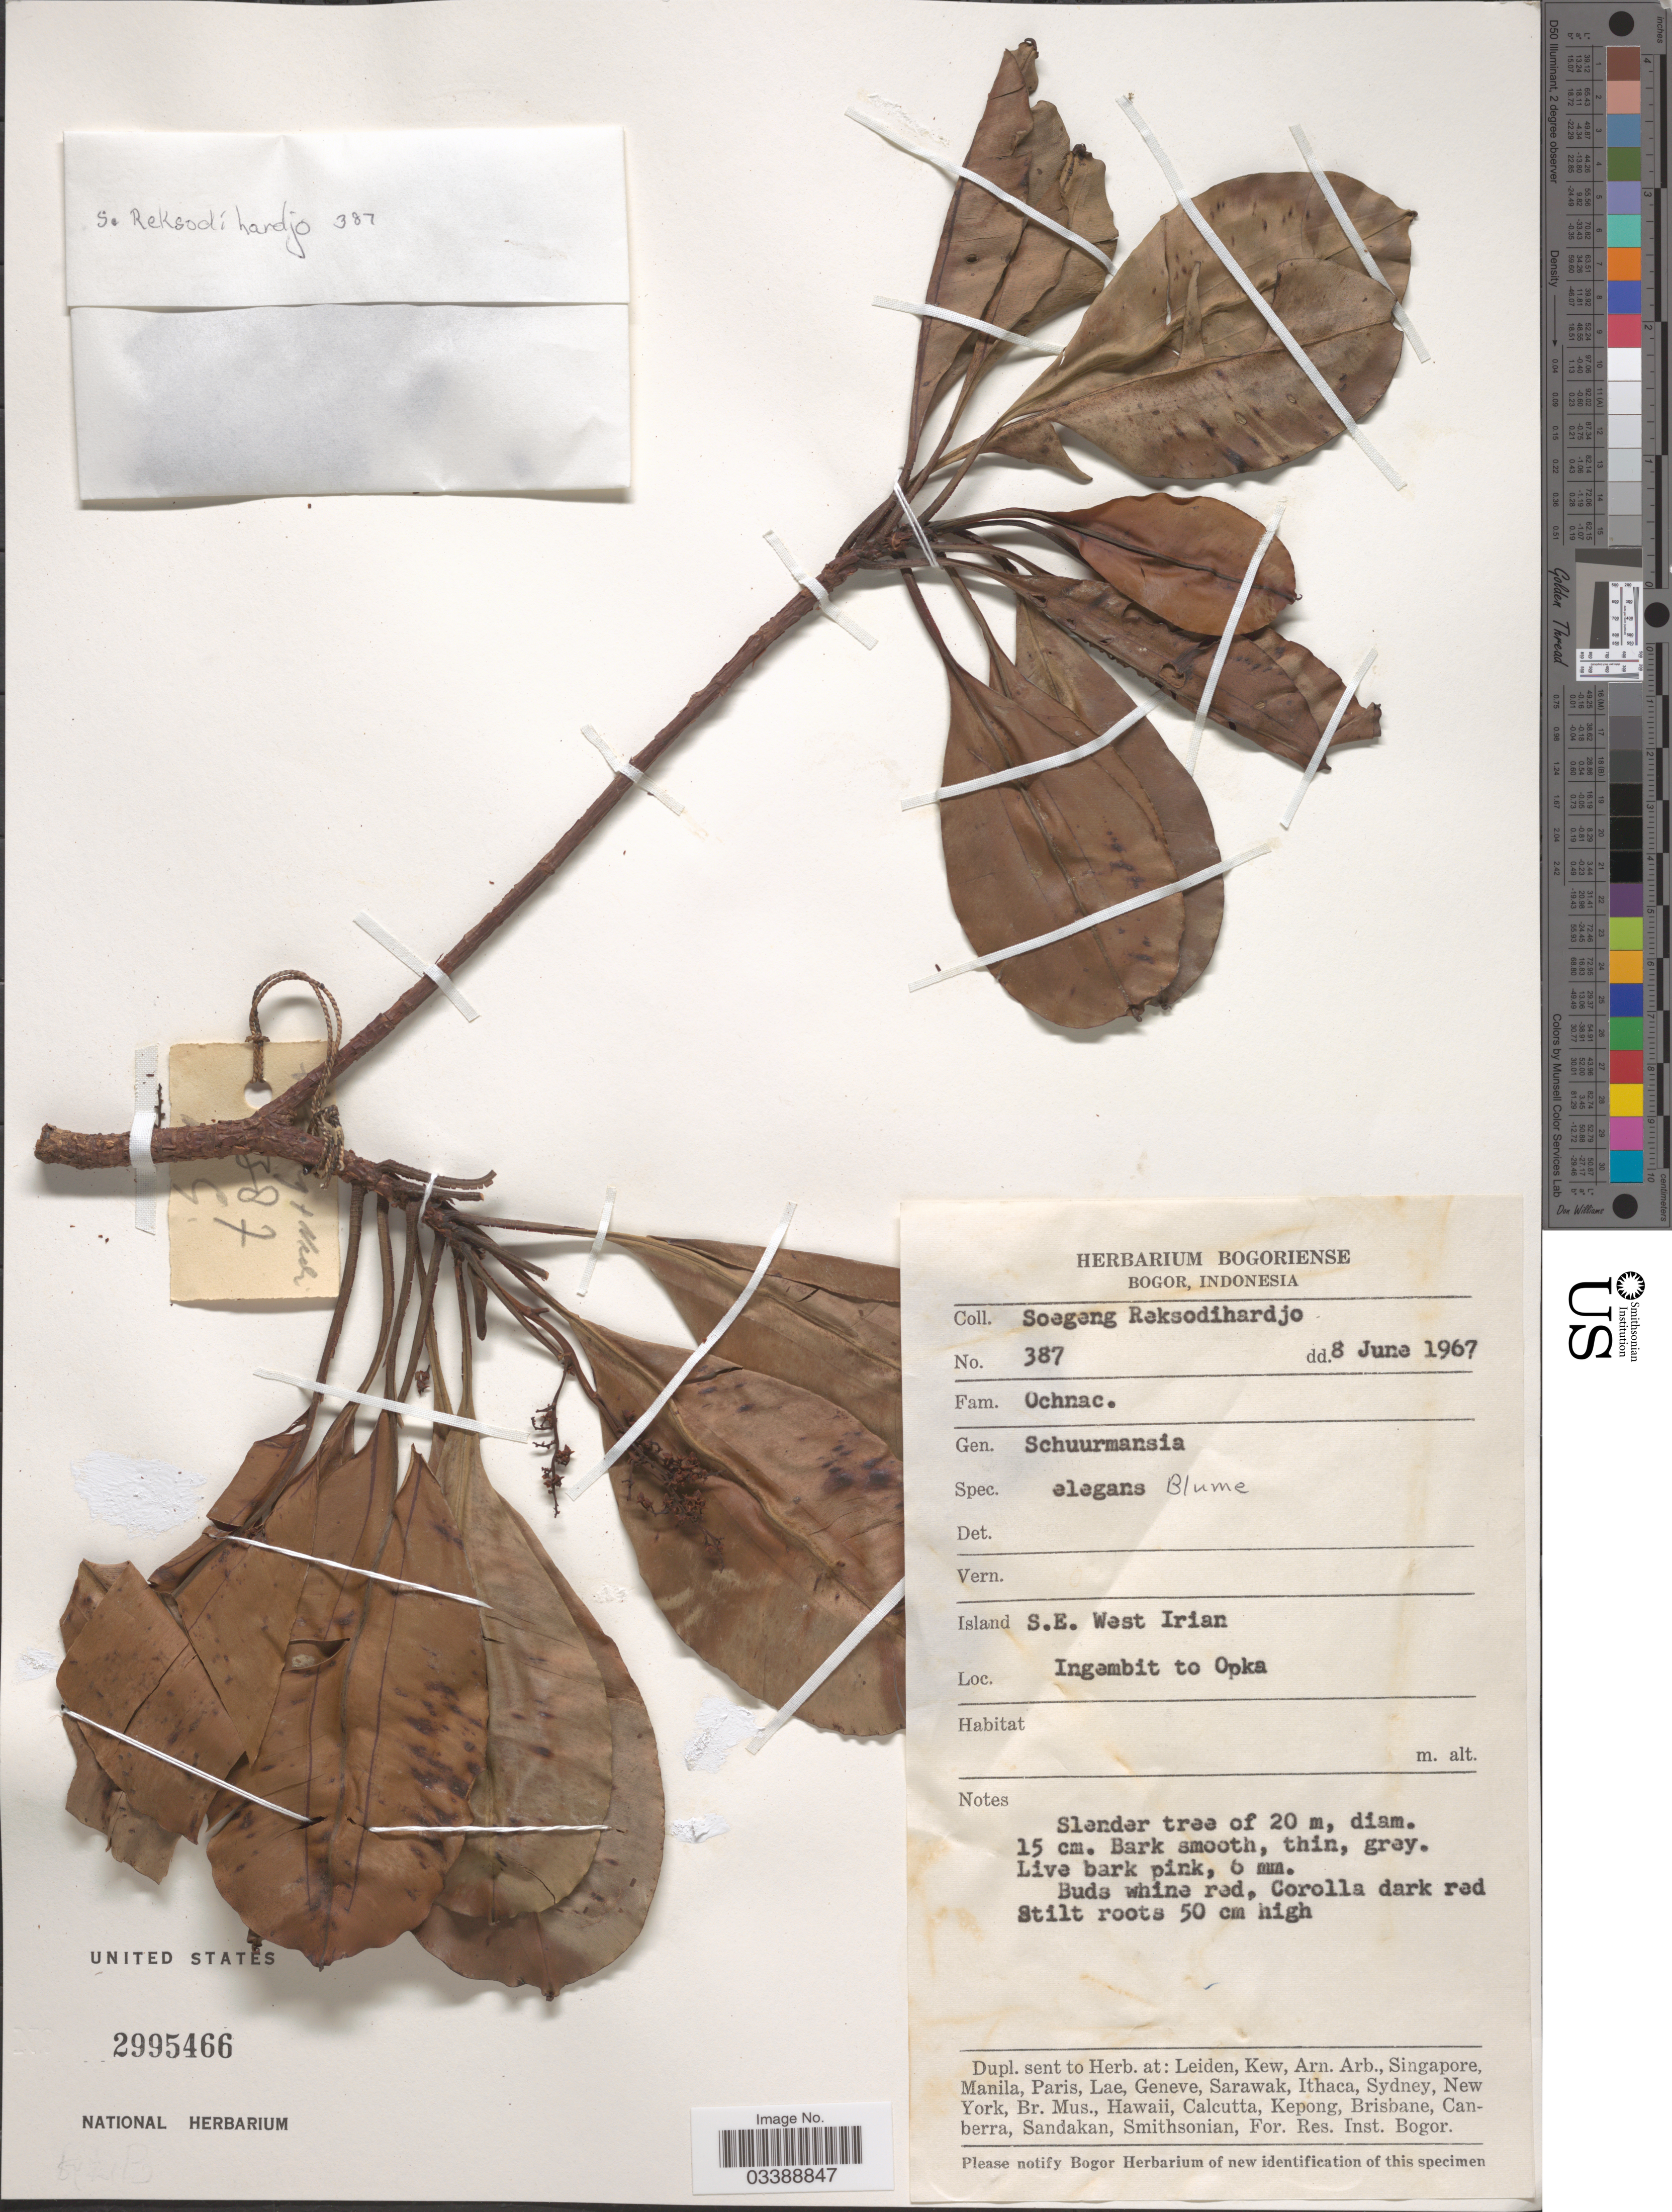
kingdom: Plantae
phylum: Tracheophyta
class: Magnoliopsida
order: Malpighiales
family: Ochnaceae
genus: Schuurmansia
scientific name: Schuurmansia elegans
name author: Blume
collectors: S. Reksodihardjo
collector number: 387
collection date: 1967-06-08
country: Indonesia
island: New Guinea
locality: Island S.E. West Irian. Ingambit to Opka.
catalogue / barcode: US 2995466